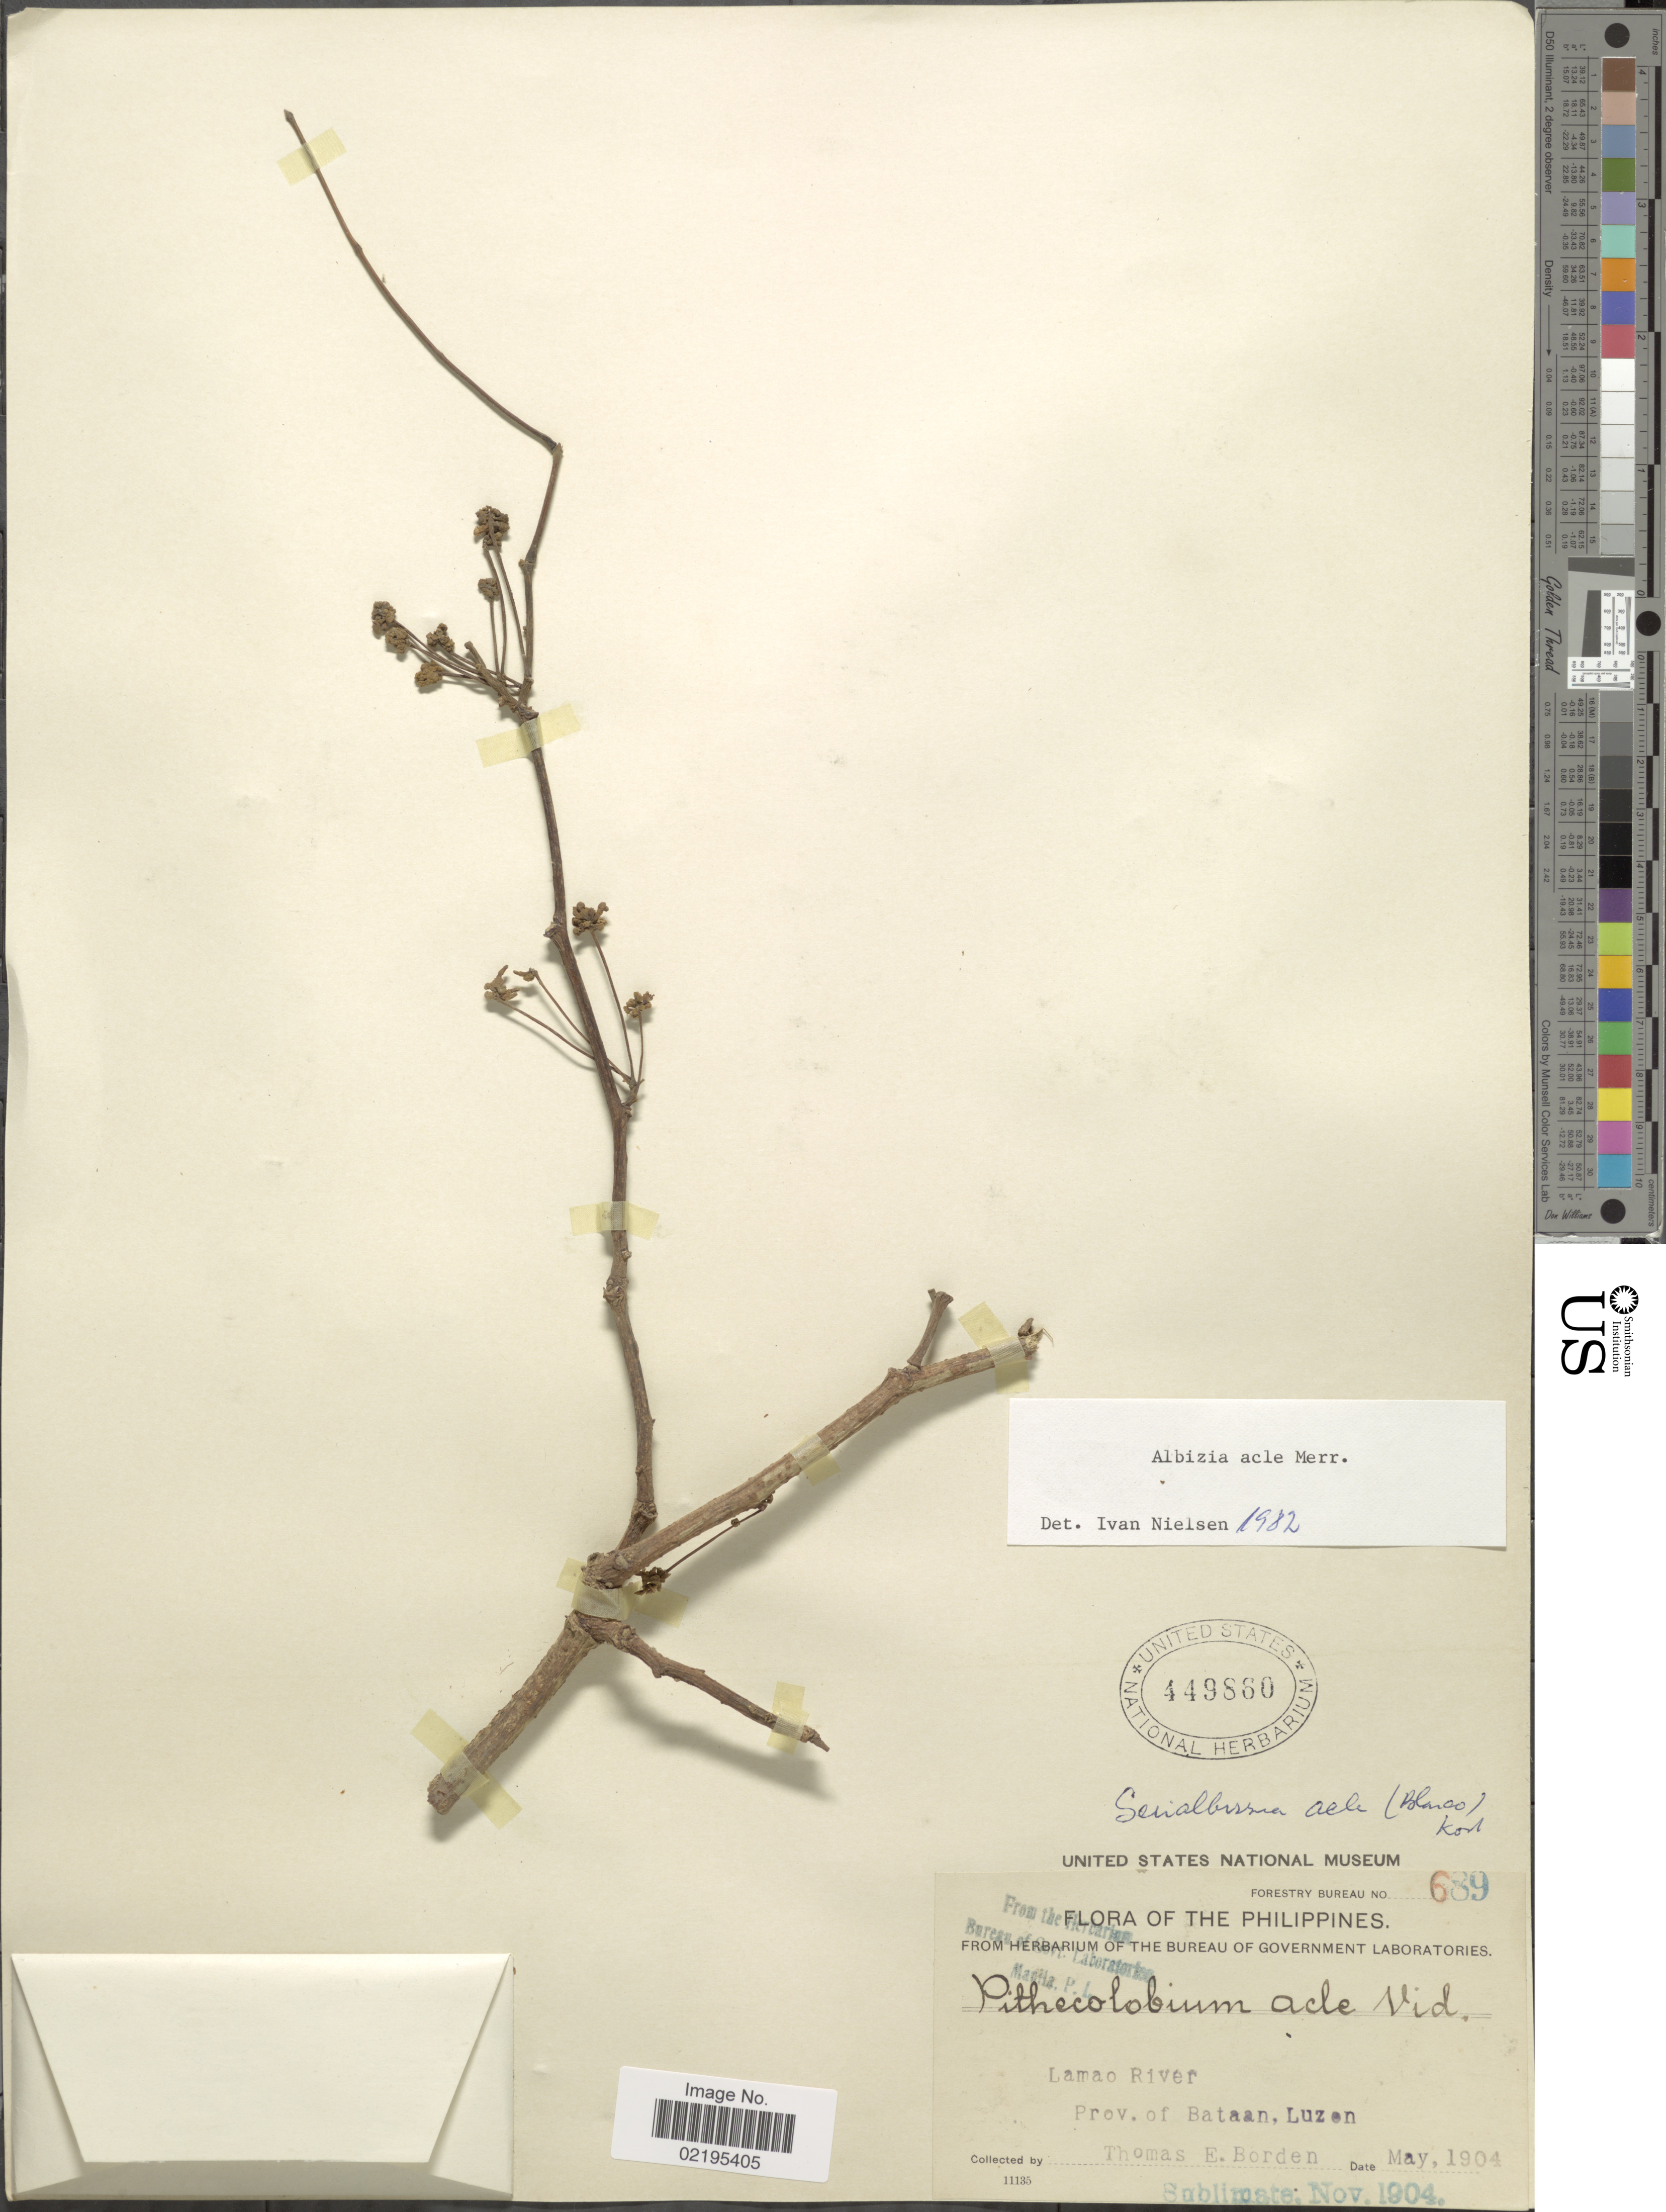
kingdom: Plantae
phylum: Tracheophyta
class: Magnoliopsida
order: Fabales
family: Fabaceae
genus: Albizia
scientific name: Albizia acle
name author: (Blanco) Merr.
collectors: T. E. Borden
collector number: Forestry Bureau 689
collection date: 1904-05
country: Philippines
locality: Lamao River, Prov. of Bataan, Luzon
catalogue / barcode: US 449860